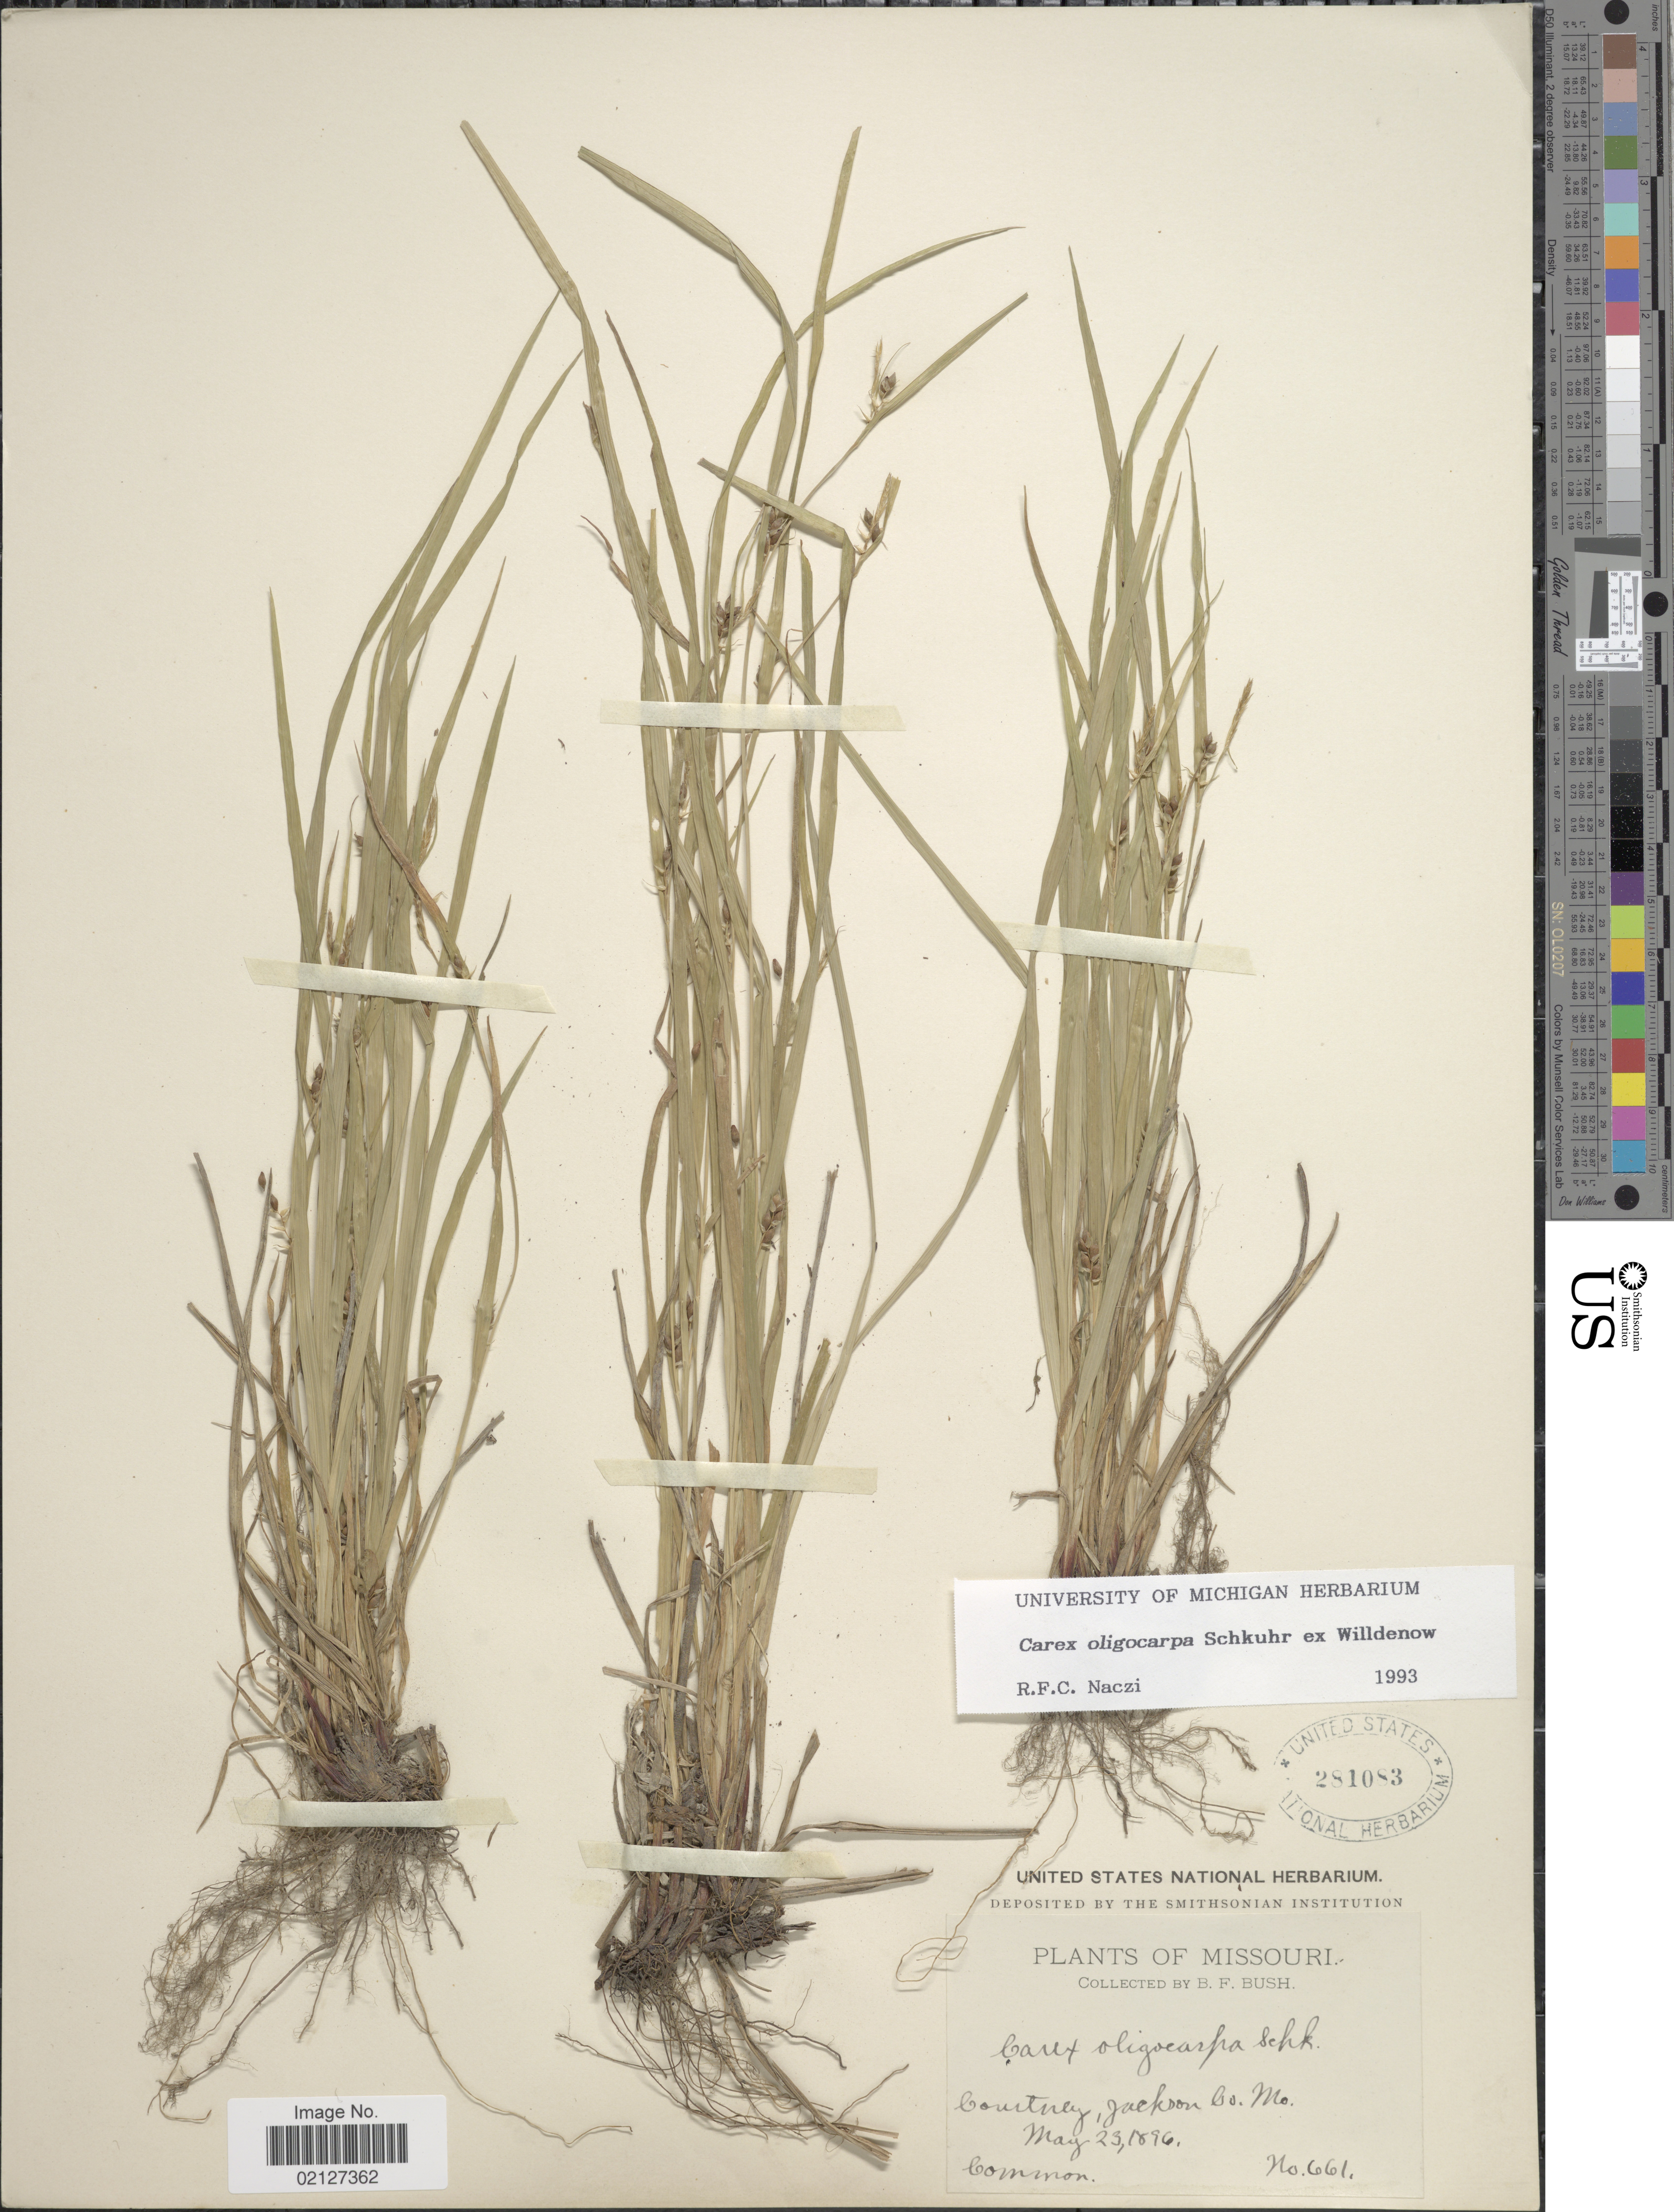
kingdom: Plantae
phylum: Tracheophyta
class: Liliopsida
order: Poales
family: Cyperaceae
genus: Carex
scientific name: Carex oligocarpa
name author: Willd.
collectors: B. F. Bush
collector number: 661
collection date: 1896-05-23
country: United States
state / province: Missouri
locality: Courtney, Jackson Co.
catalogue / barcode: US 281083